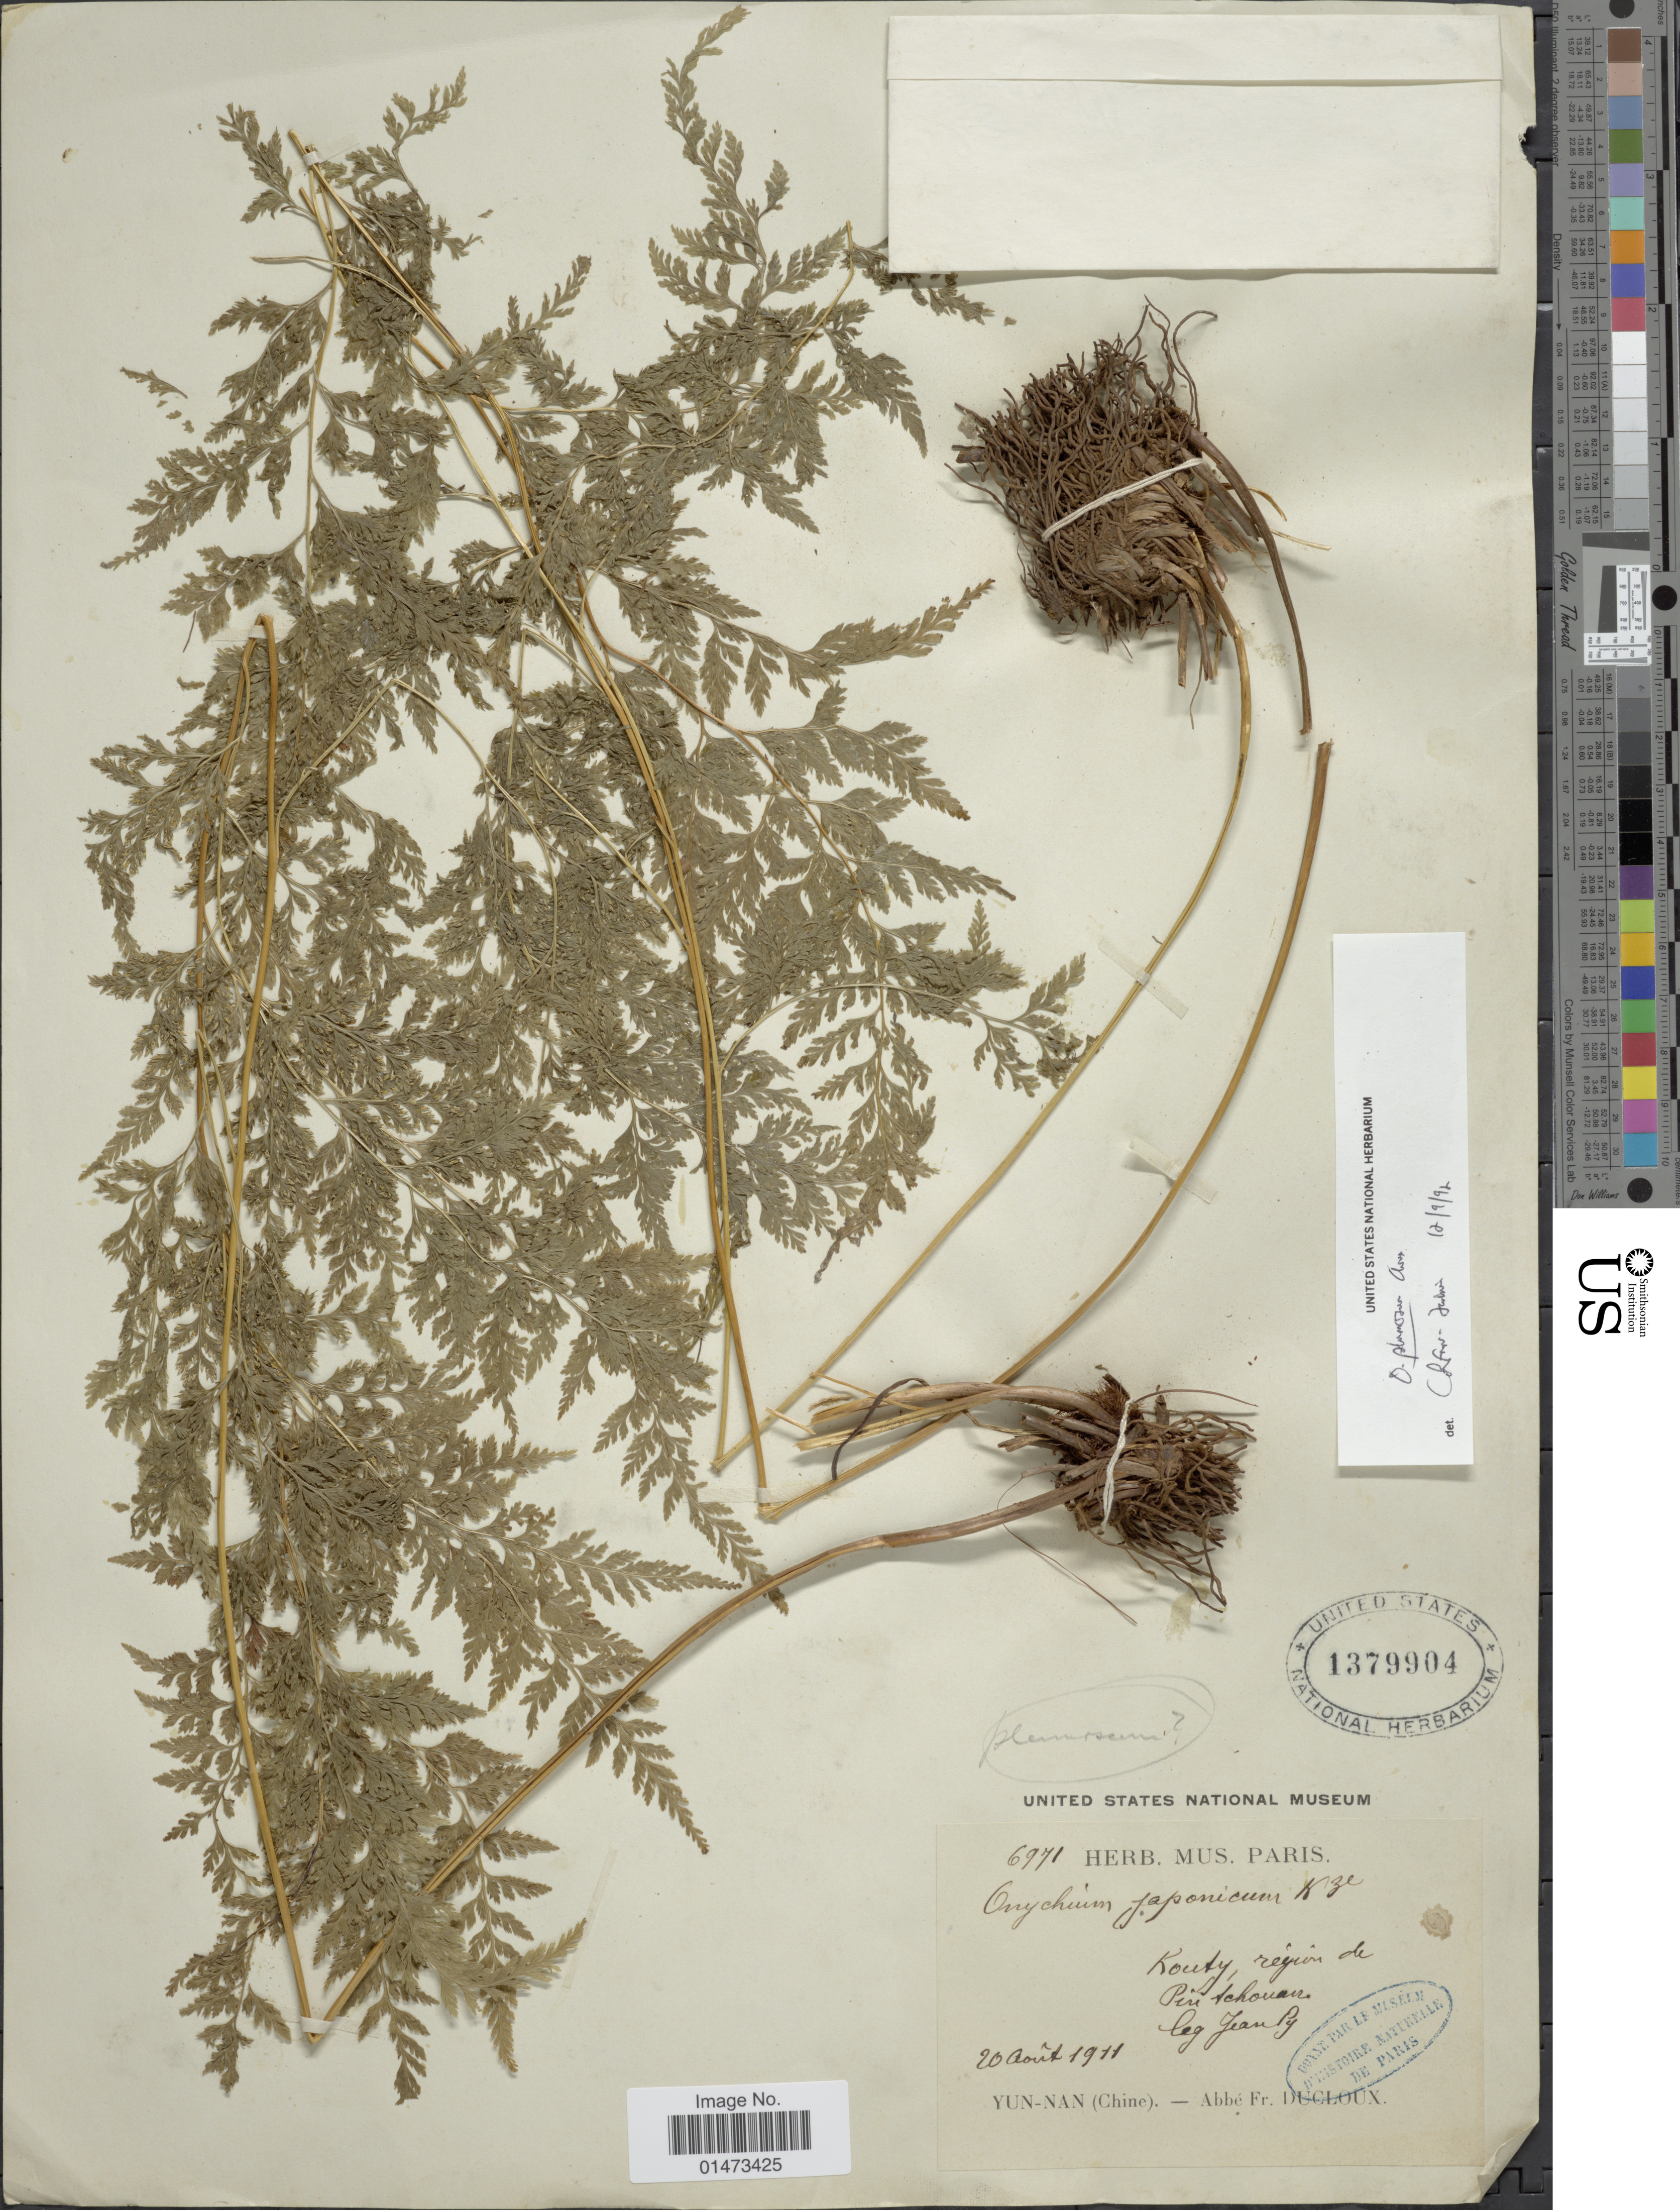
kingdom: Plantae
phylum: Tracheophyta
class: Polypodiopsida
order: Polypodiales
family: Pteridaceae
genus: Onychium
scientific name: Onychium japonicum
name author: (Thunb.) Kunze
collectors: J. Py & F. Ducloux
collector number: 6971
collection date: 1911-08-20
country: China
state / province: Yunnan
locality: Kouty, region de Pin schouan. [interpreted]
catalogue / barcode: US 1379904